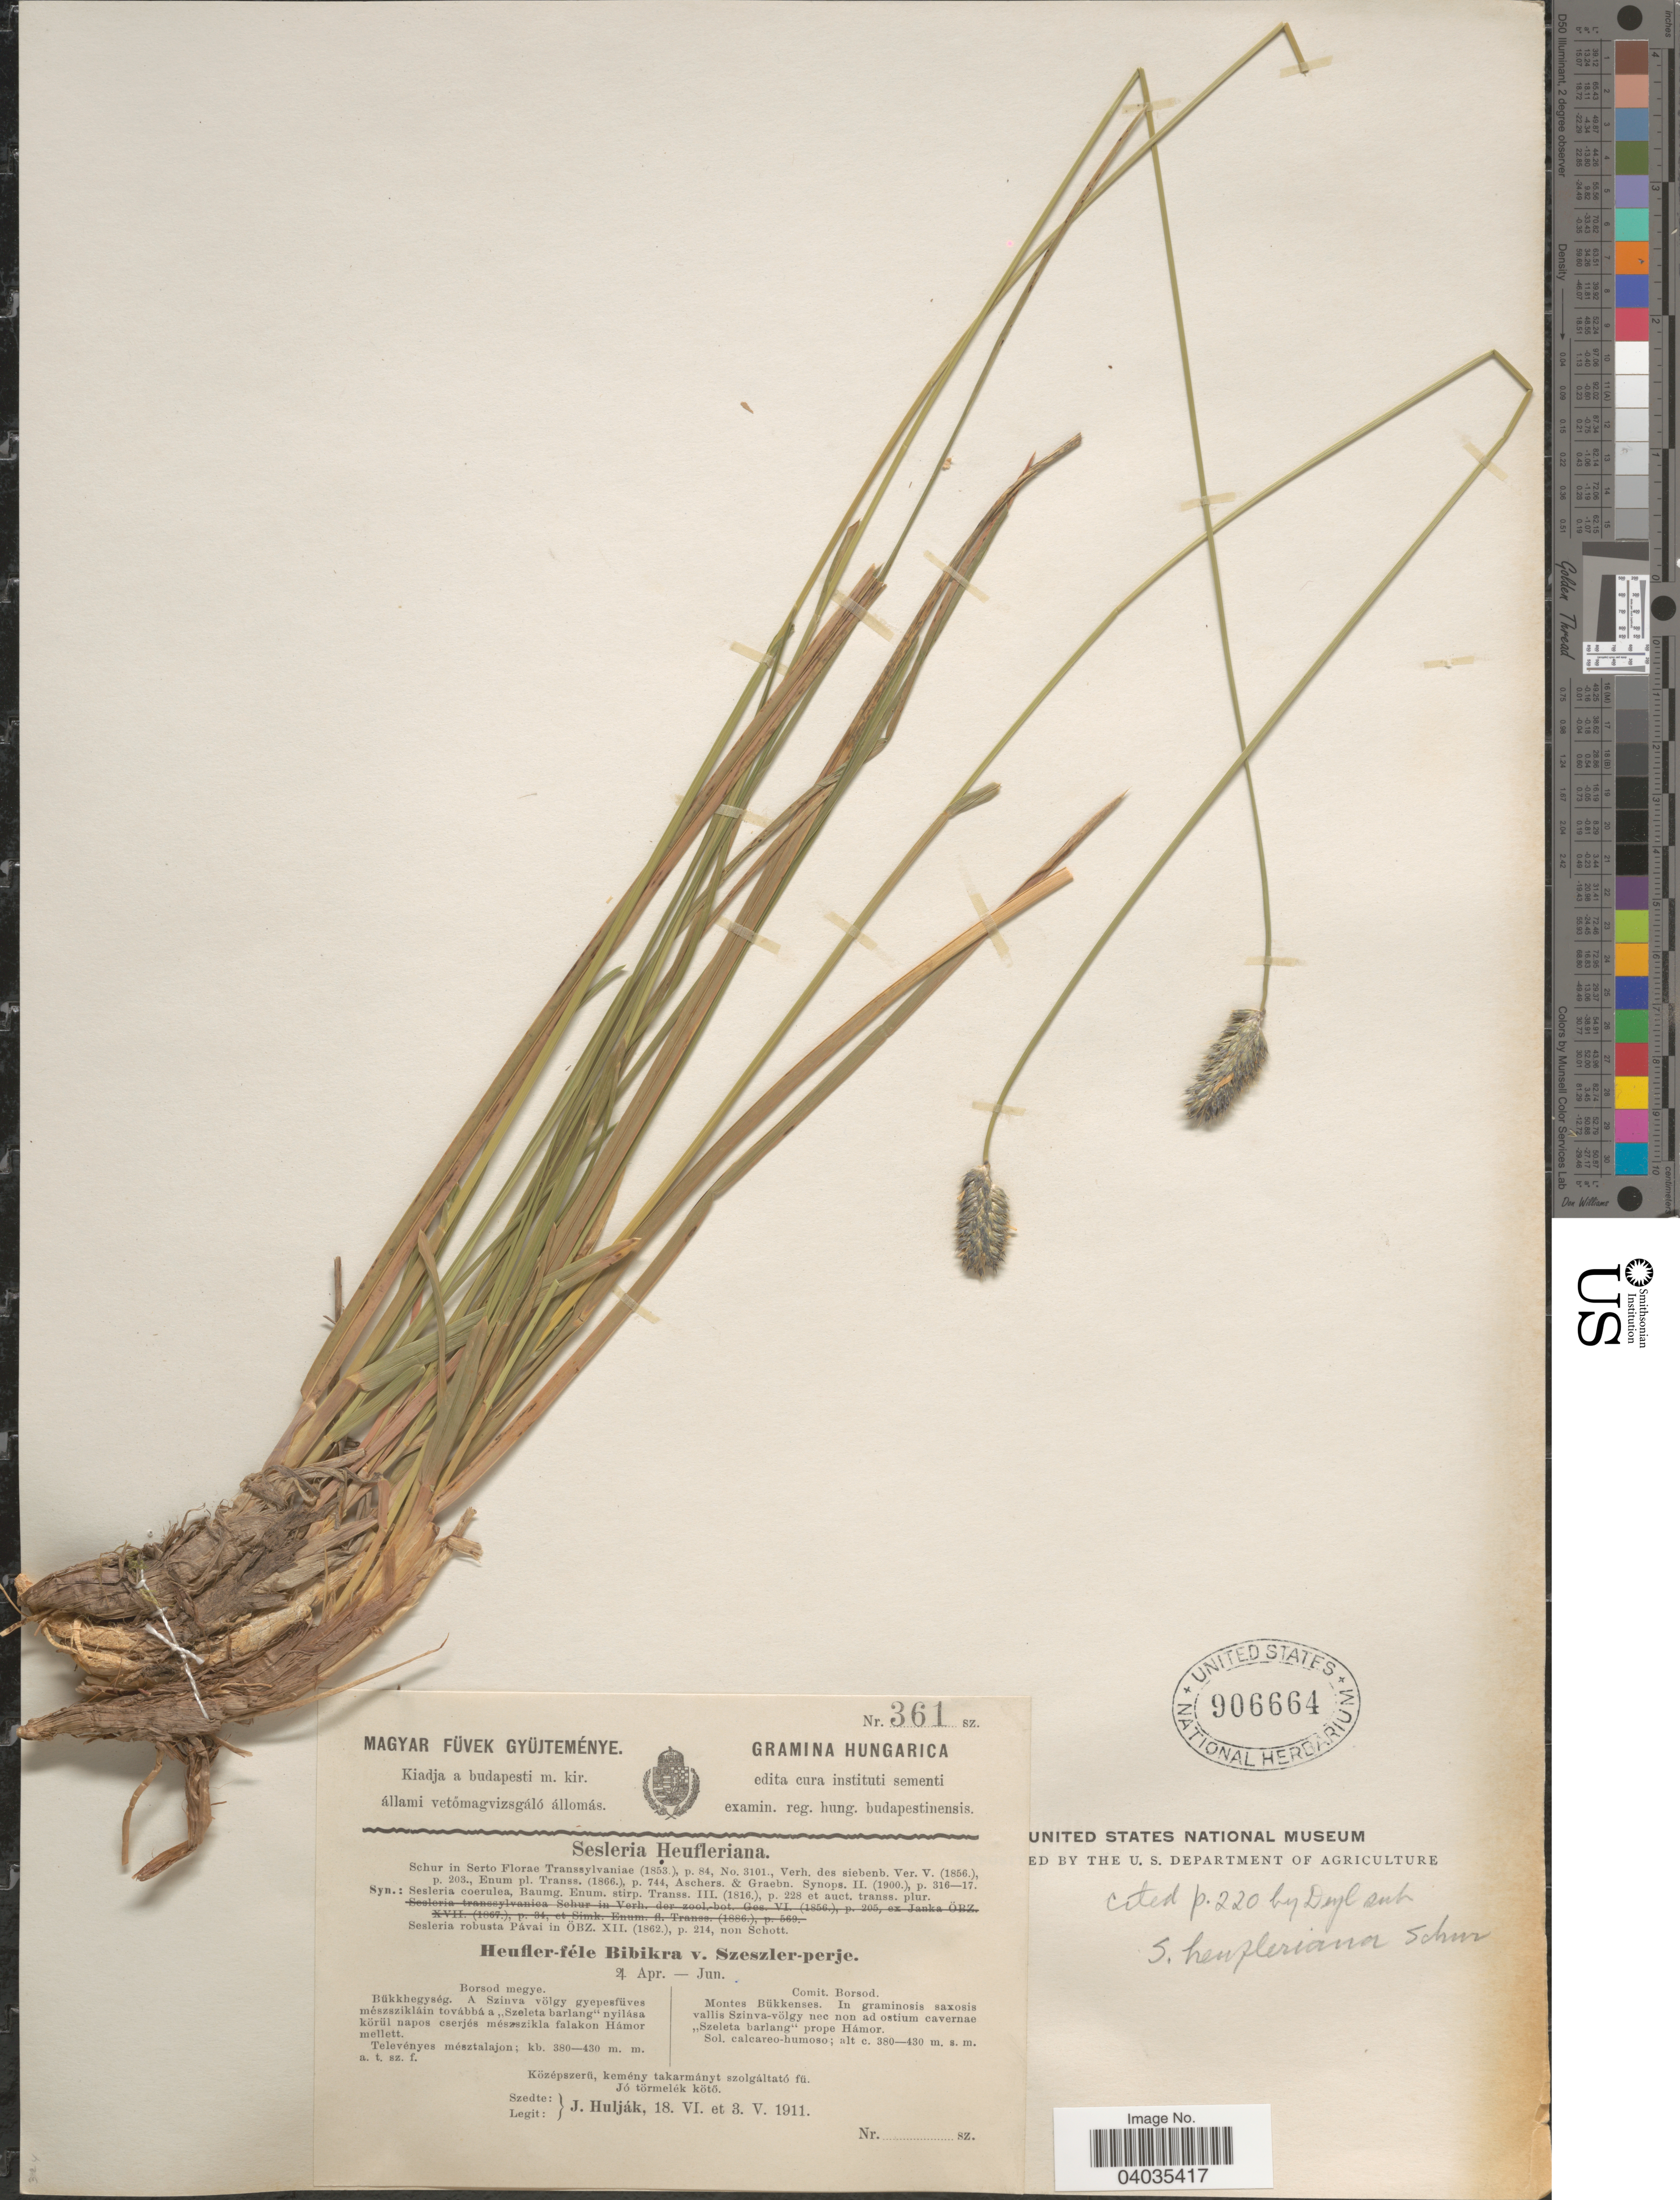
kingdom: Plantae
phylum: Tracheophyta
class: Liliopsida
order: Poales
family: Poaceae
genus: Sesleria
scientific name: Sesleria heufleriana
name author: Schur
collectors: J. Huljak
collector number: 361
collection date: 1911-05-03/1911-06-18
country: Hungary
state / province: Borsod-Abaúj-Zemplén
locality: Hungarica. Comit. Borsod. Montes Bükkenses. In graminosis saxosis vallis Szinva-völgy nec non ad ostium cavernae ,,Szeleta barlang' prope Hámor.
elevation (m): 380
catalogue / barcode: US 906664